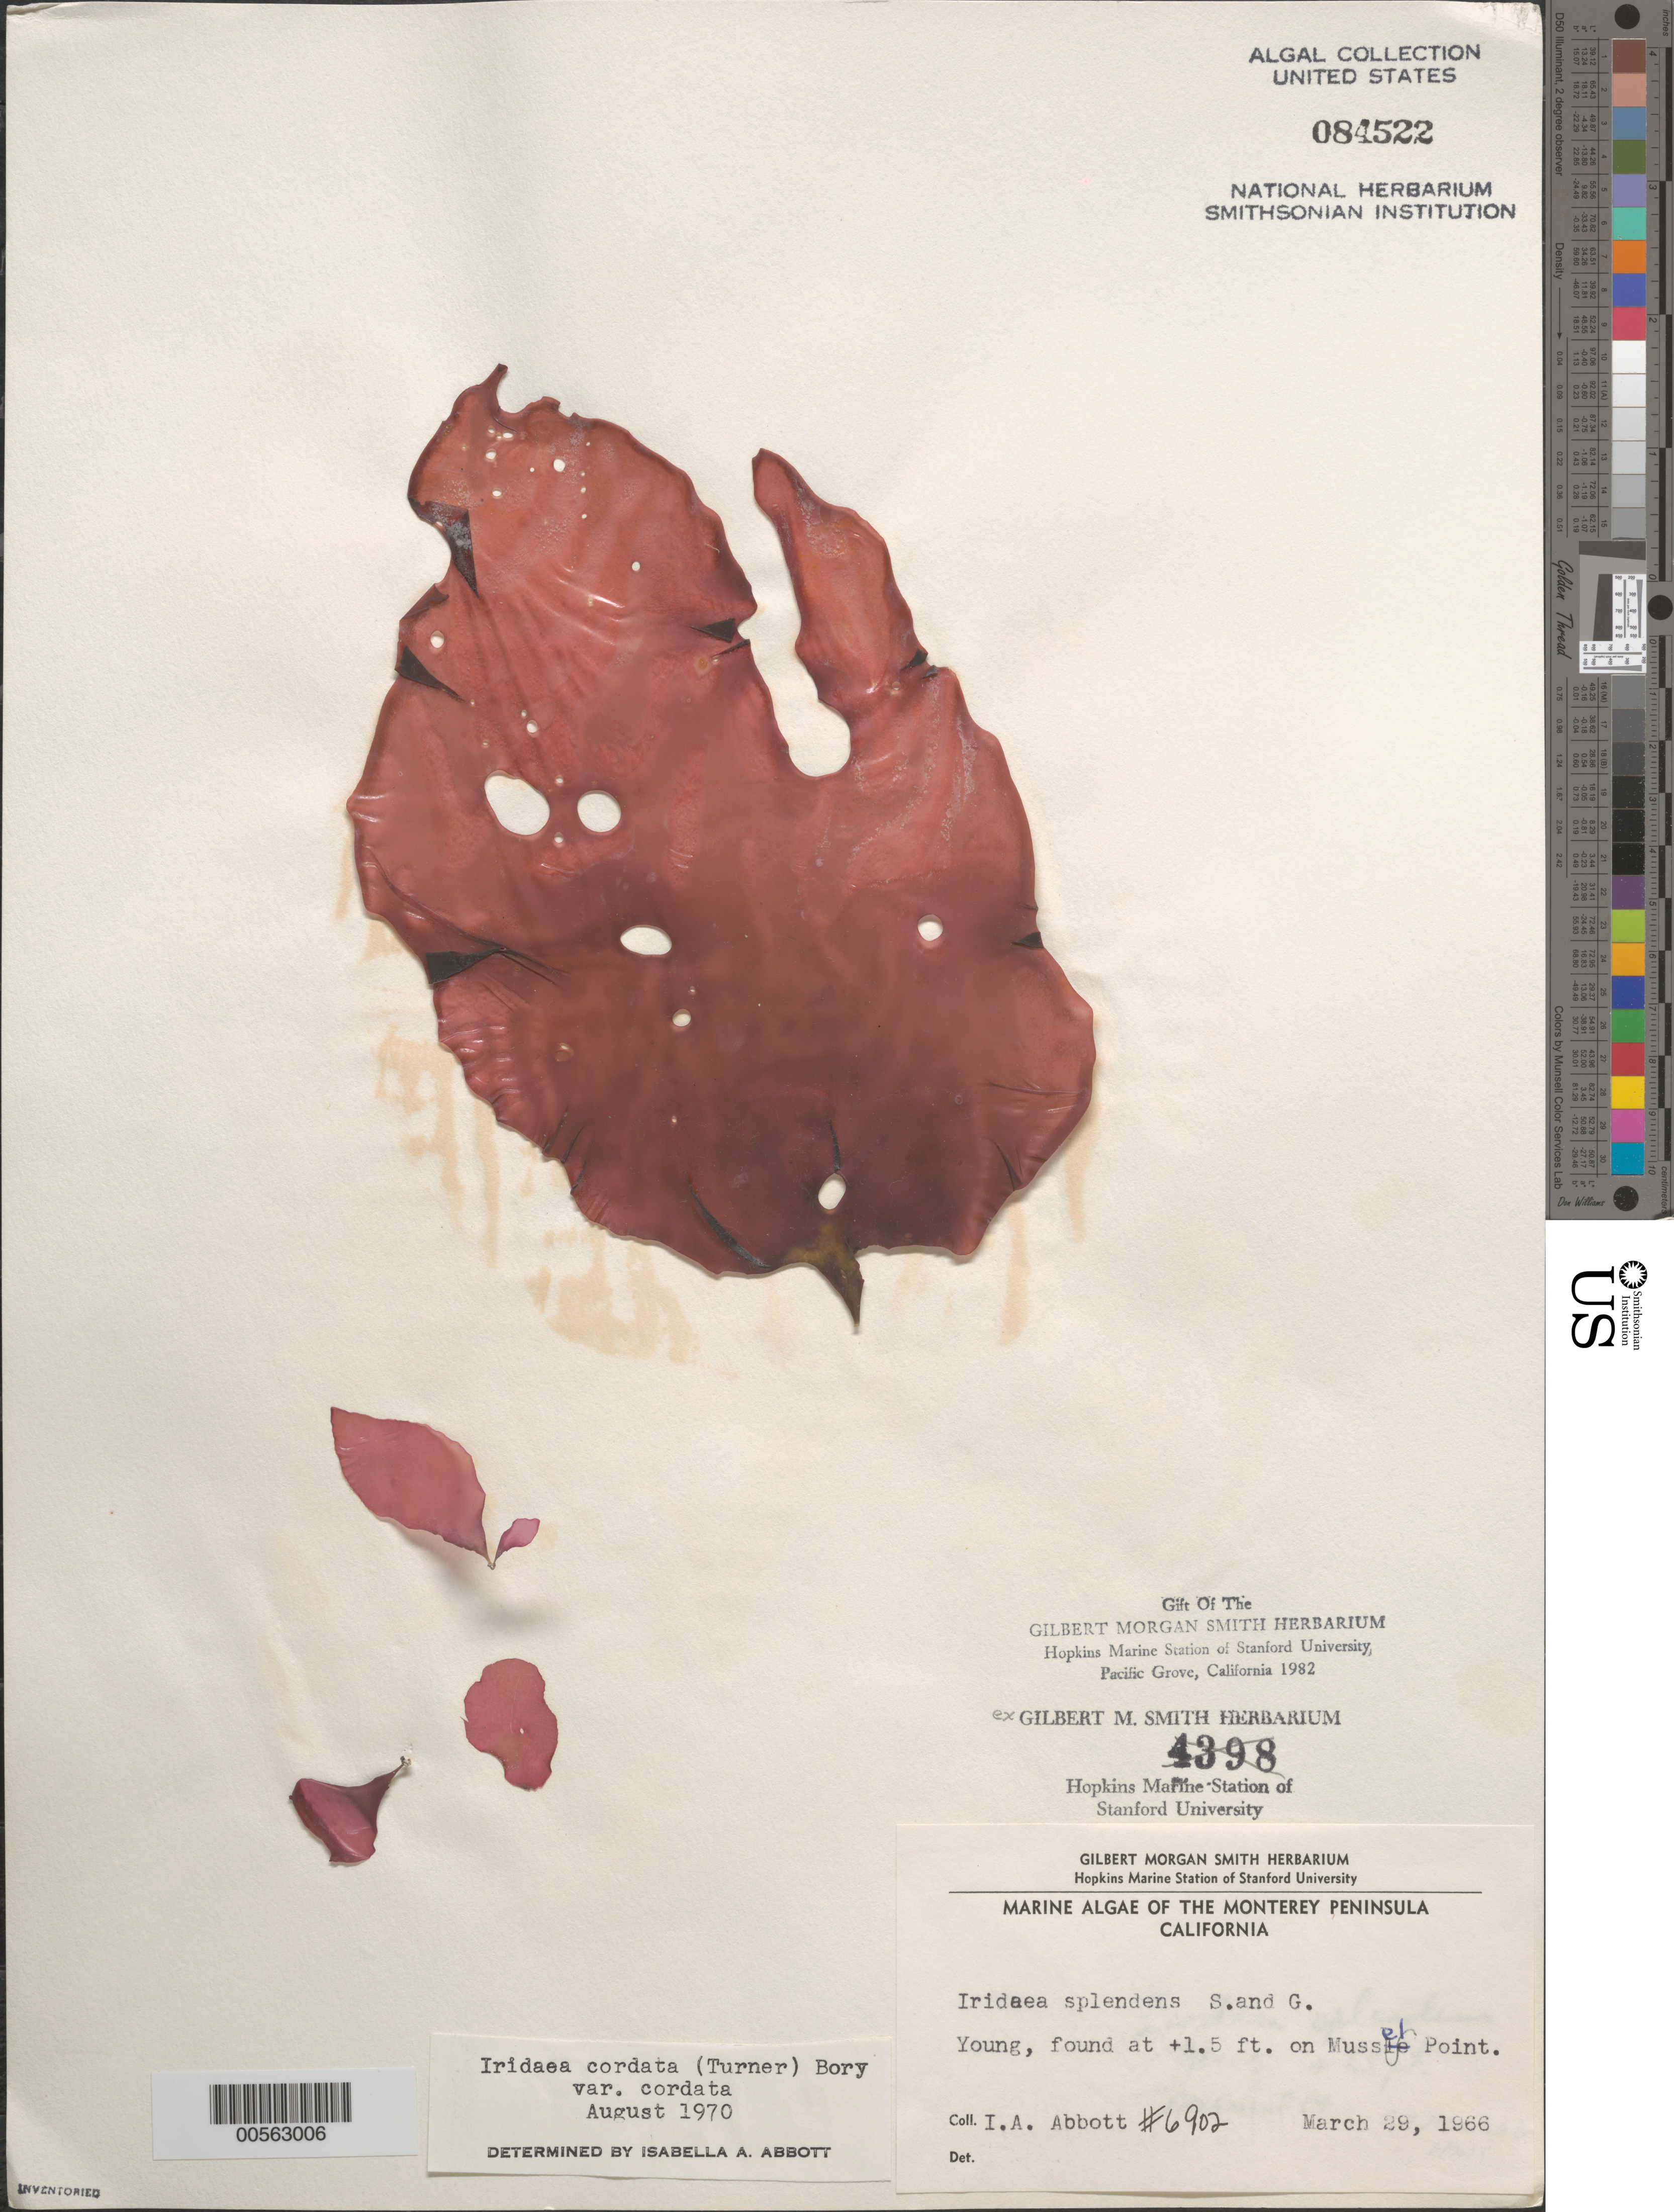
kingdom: Plantae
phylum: Rhodophyta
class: Florideophyceae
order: Gigartinales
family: Gigartinaceae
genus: Iridaea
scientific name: Iridaea cordata var. cordata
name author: (Turner) Bory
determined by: Abbott, Isabella A.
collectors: I. A. Abbott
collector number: IAA 6902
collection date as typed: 29 Mar 1966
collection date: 1966-03-29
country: United States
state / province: California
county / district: Monterey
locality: Mussel Point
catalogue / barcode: US 84522